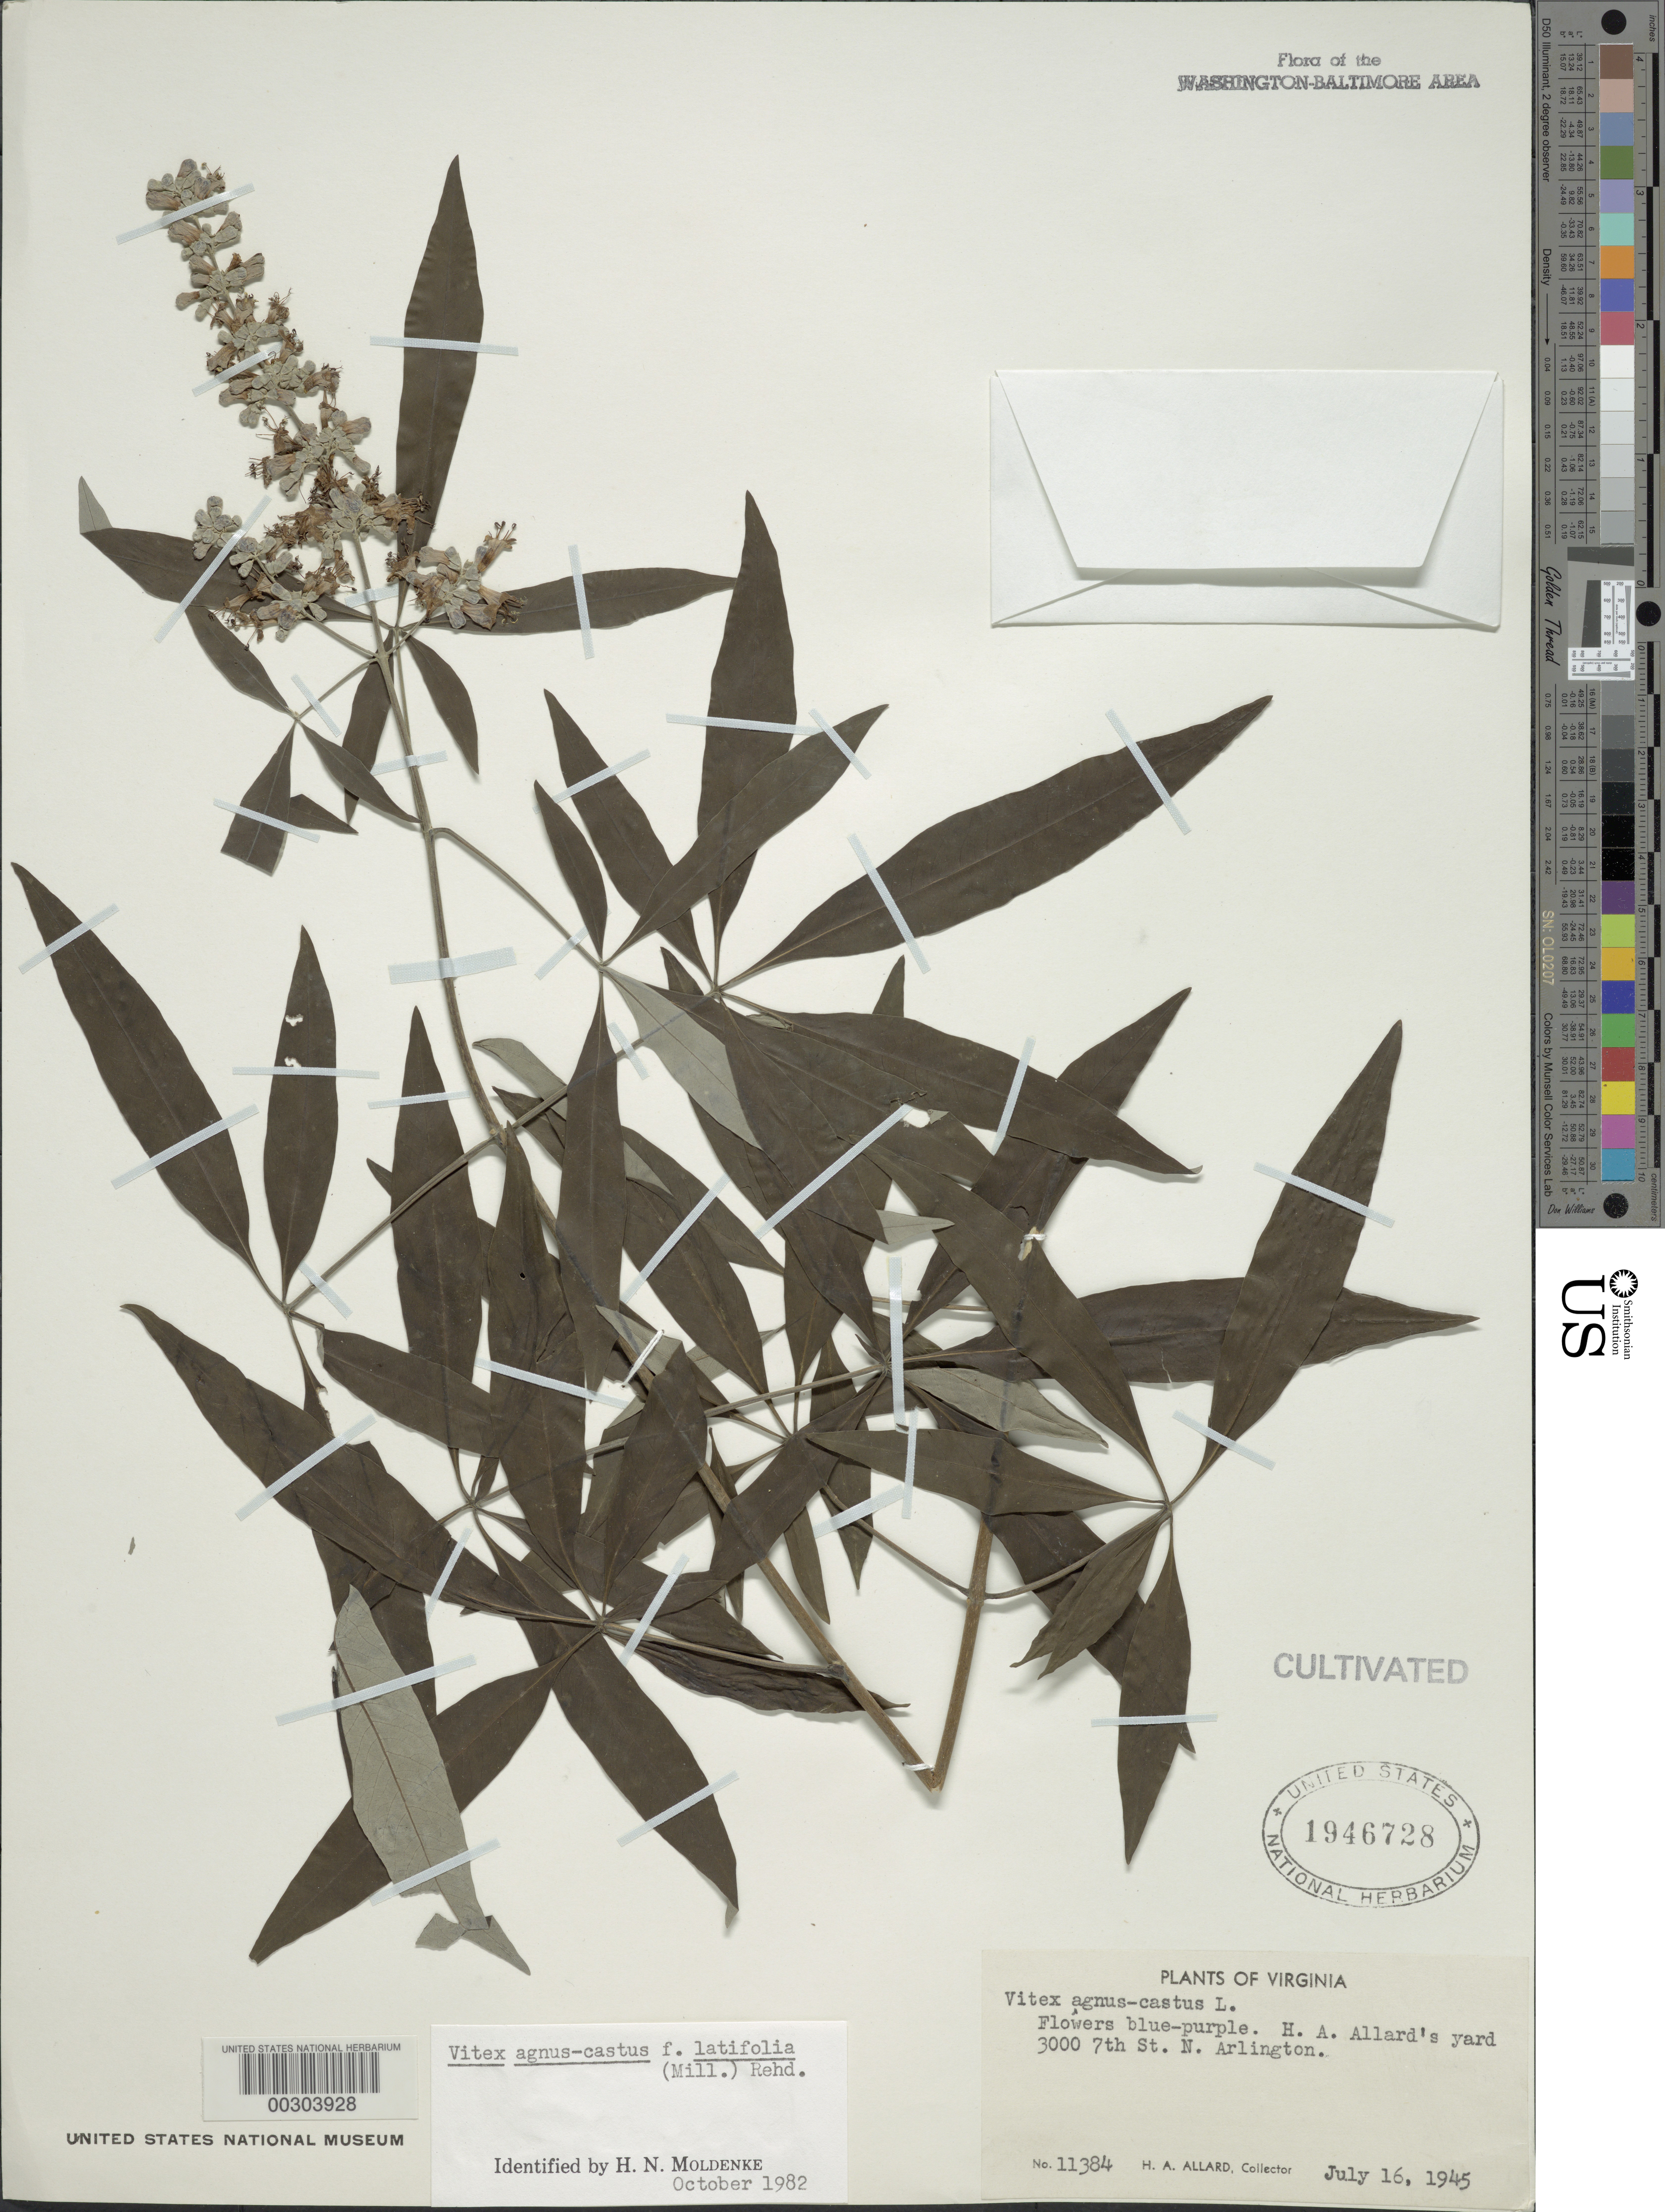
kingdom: Plantae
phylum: Tracheophyta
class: Magnoliopsida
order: Lamiales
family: Lamiaceae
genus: Vitex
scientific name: Vitex agnus-castus f. latifolia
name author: (Mill.) Rehder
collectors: H. A. Allard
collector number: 11384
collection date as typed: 16 Jul 1945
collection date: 1945-07-16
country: United States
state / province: Virginia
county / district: Arlington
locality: Arlington, 3000 7th St N, H.A. Allard's Yard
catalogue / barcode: US 1946728